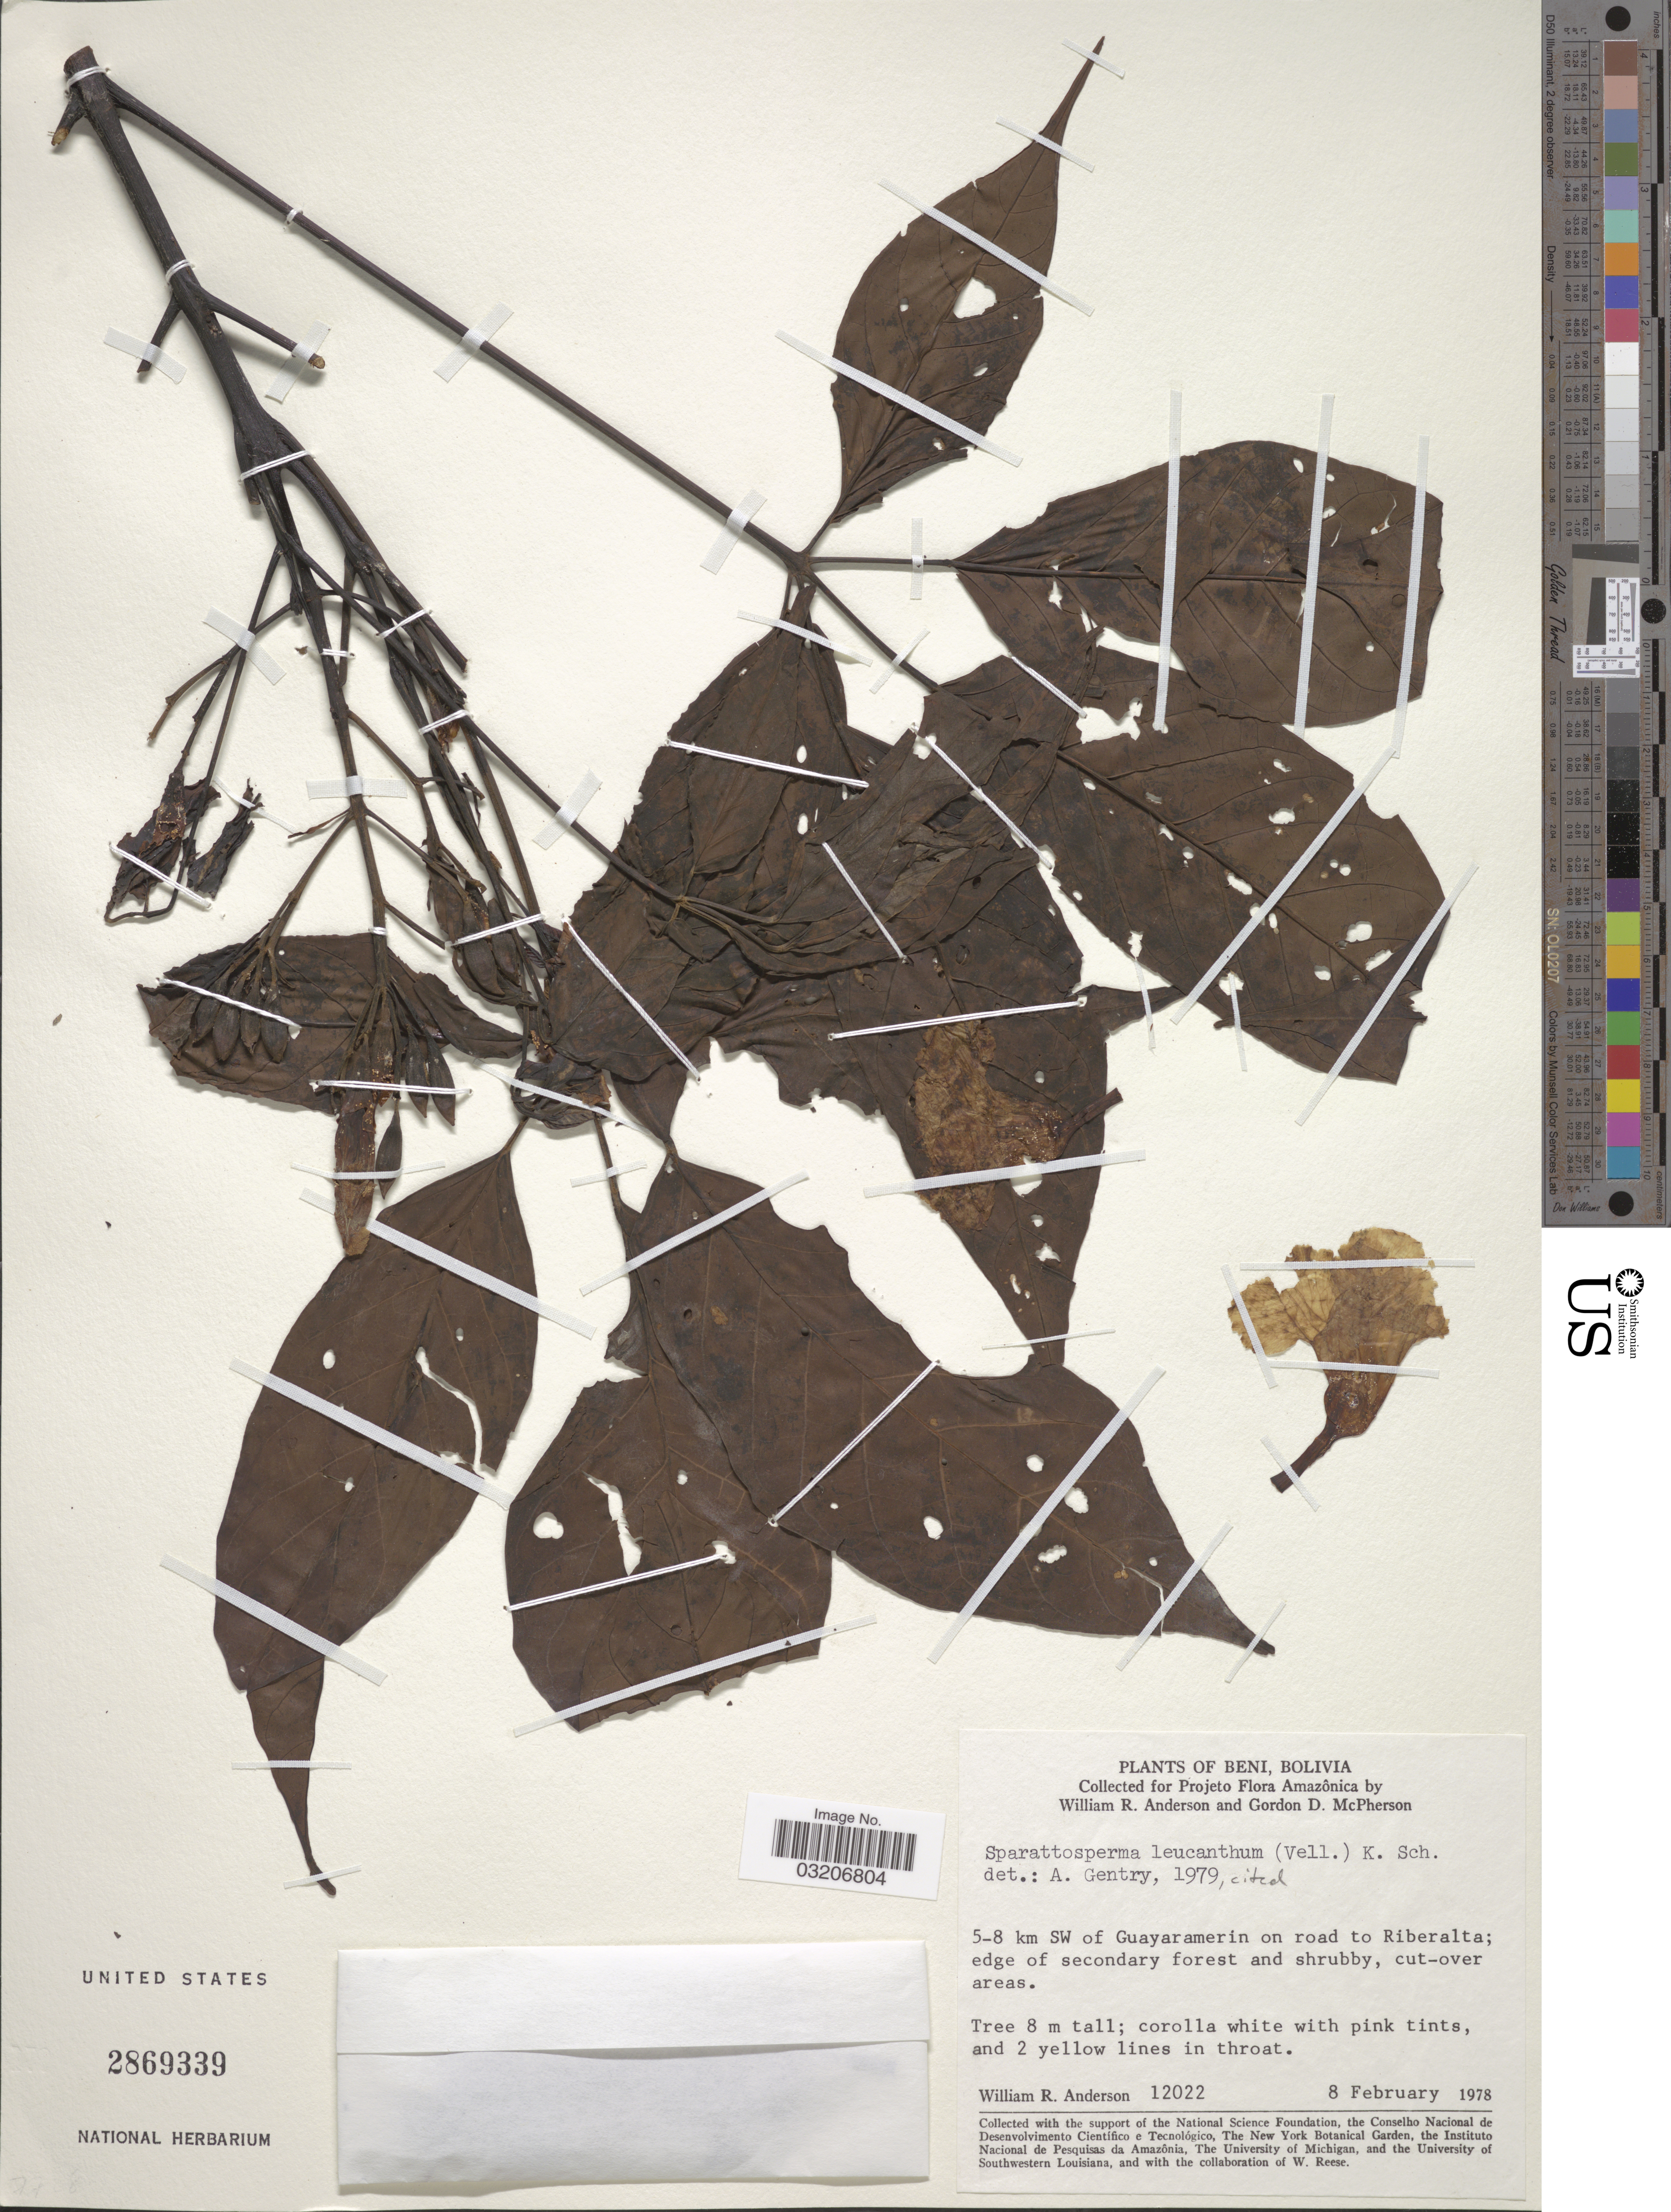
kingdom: Plantae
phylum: Tracheophyta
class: Magnoliopsida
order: Lamiales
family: Bignoniaceae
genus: Sparattosperma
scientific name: Sparattosperma leucanthum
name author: (Vell.) K. Schum.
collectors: W. R. Anderson & G. D. McPherson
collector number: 12022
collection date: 1978-02-08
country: Bolivia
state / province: Beni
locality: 5-8 km SW of Guayaramerin on road to Riberalta.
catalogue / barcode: US 2869339